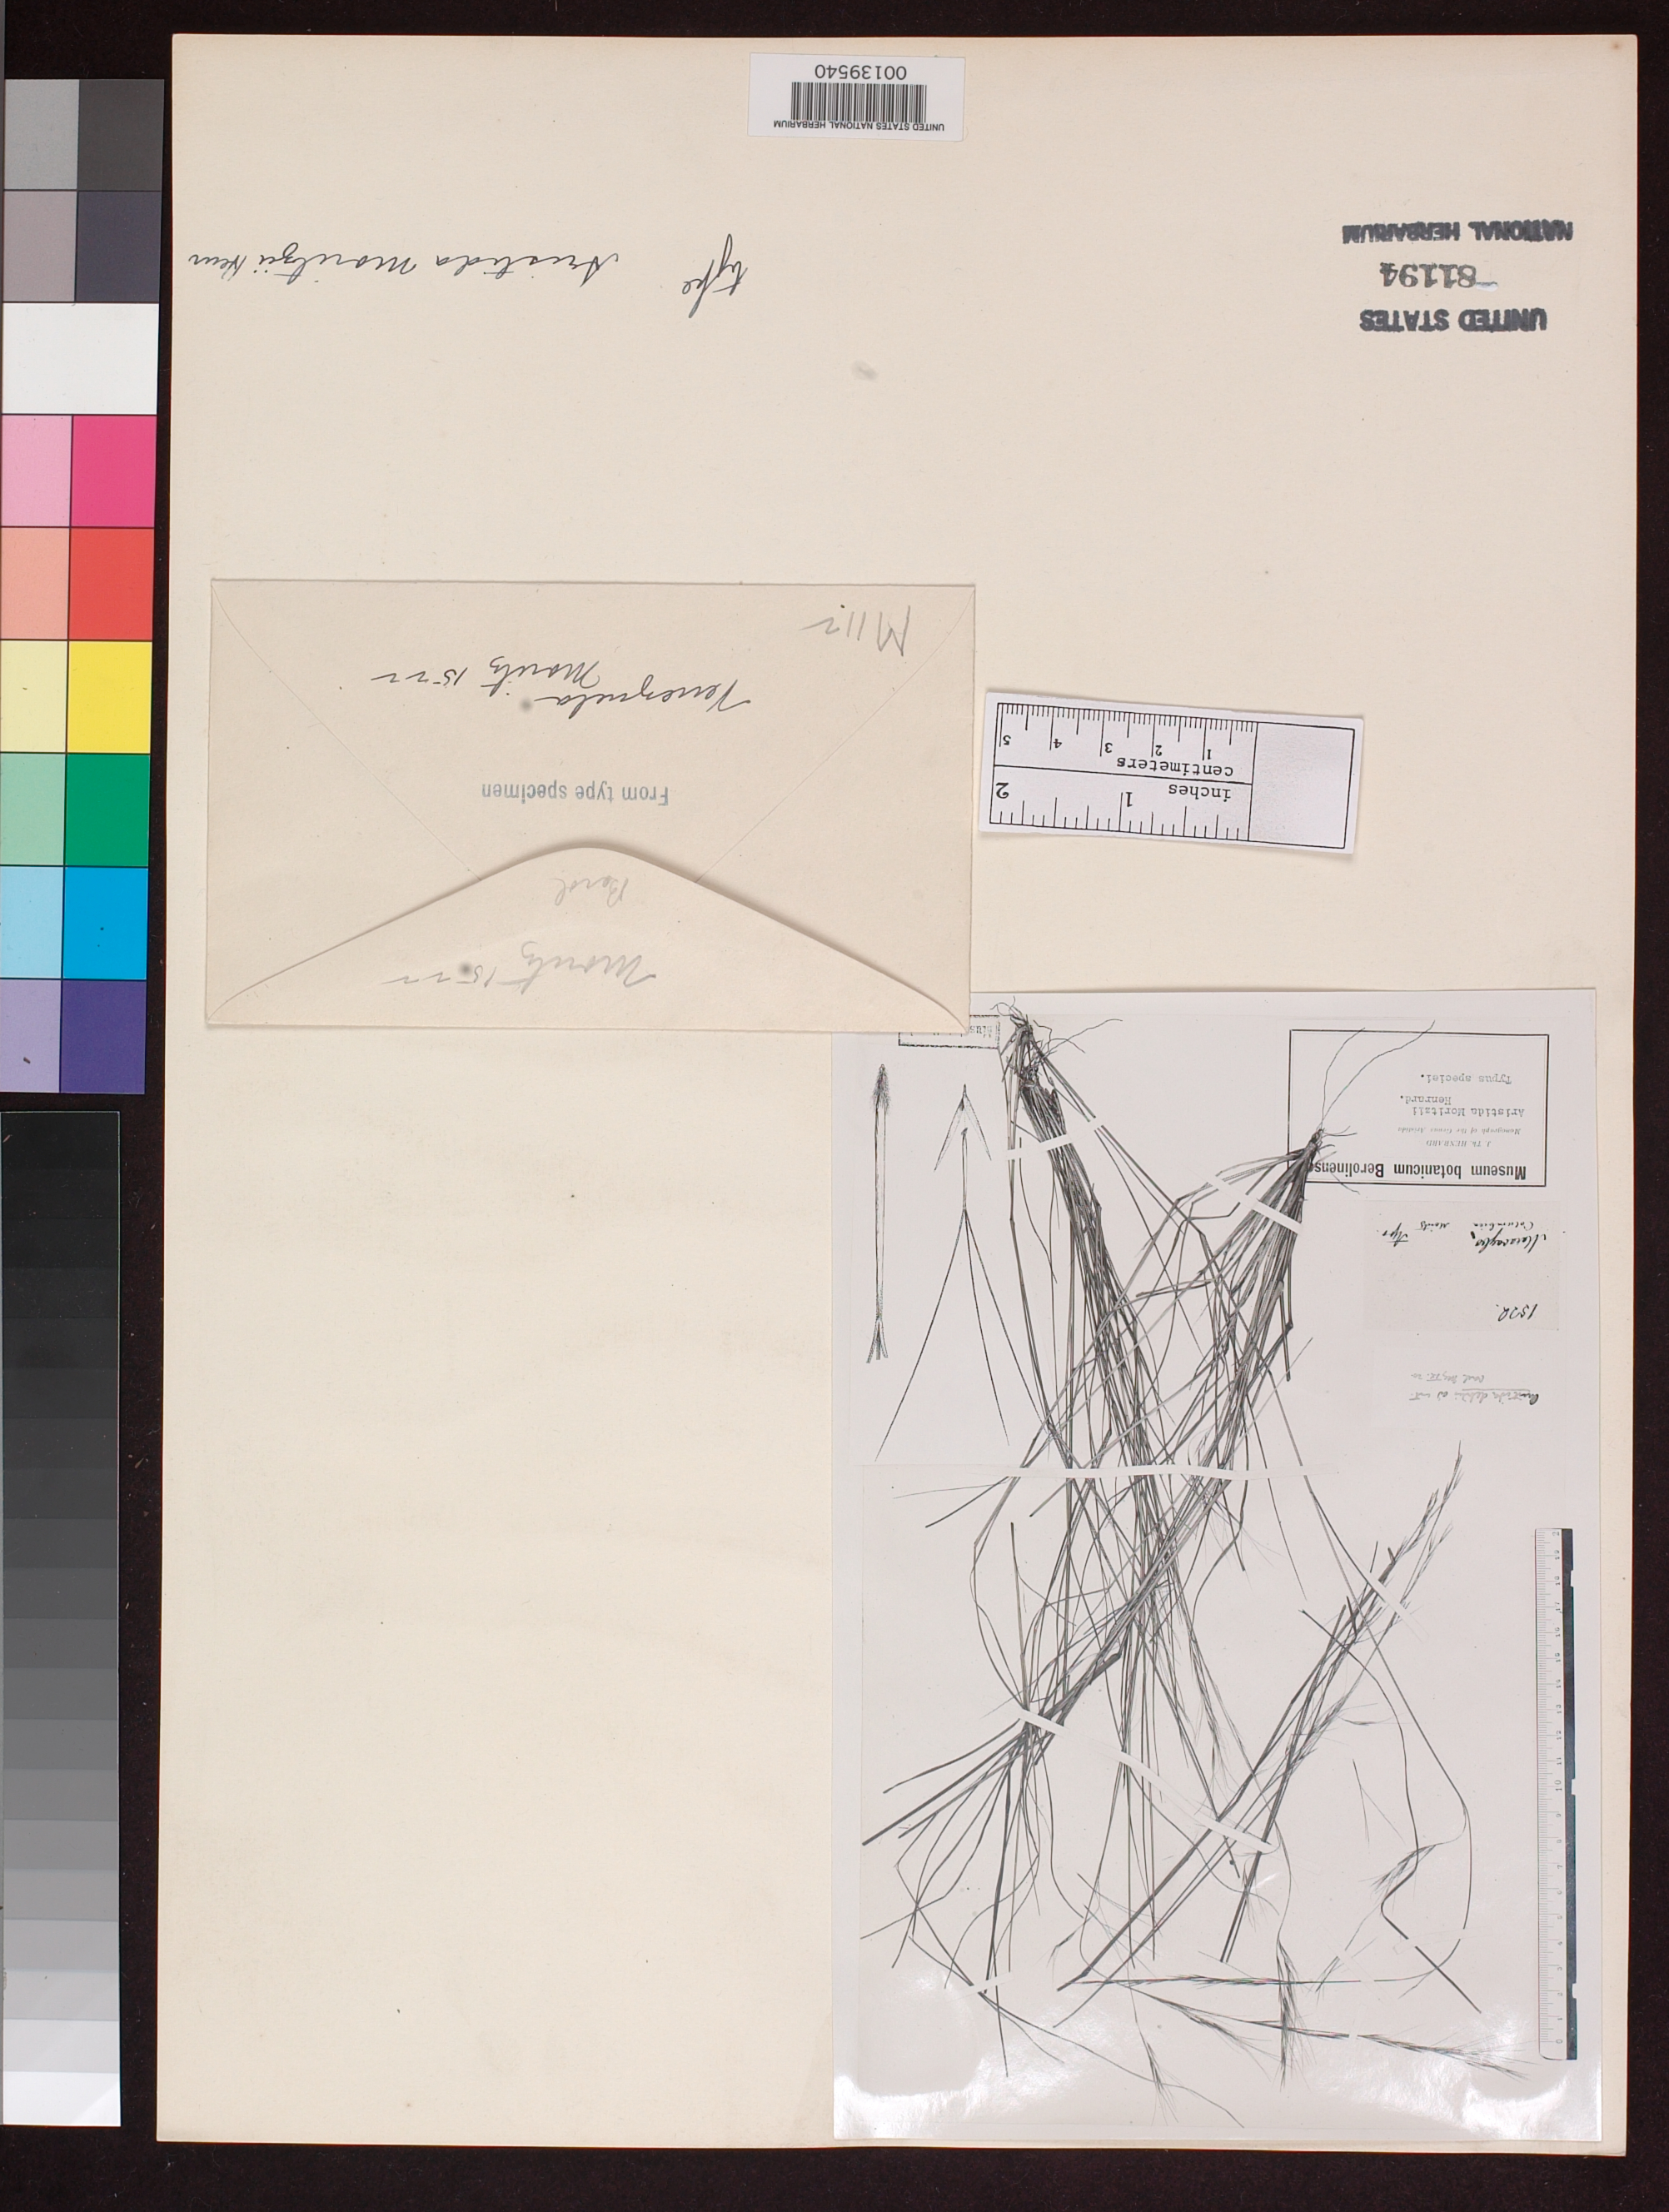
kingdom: Plantae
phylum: Tracheophyta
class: Liliopsida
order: Poales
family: Poaceae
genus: Aristida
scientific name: Aristida moritzii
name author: Henr.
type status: Type Fragment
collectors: J. W. Moritz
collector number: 1522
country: Venezuela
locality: Maracaybo.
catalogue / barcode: US 81194